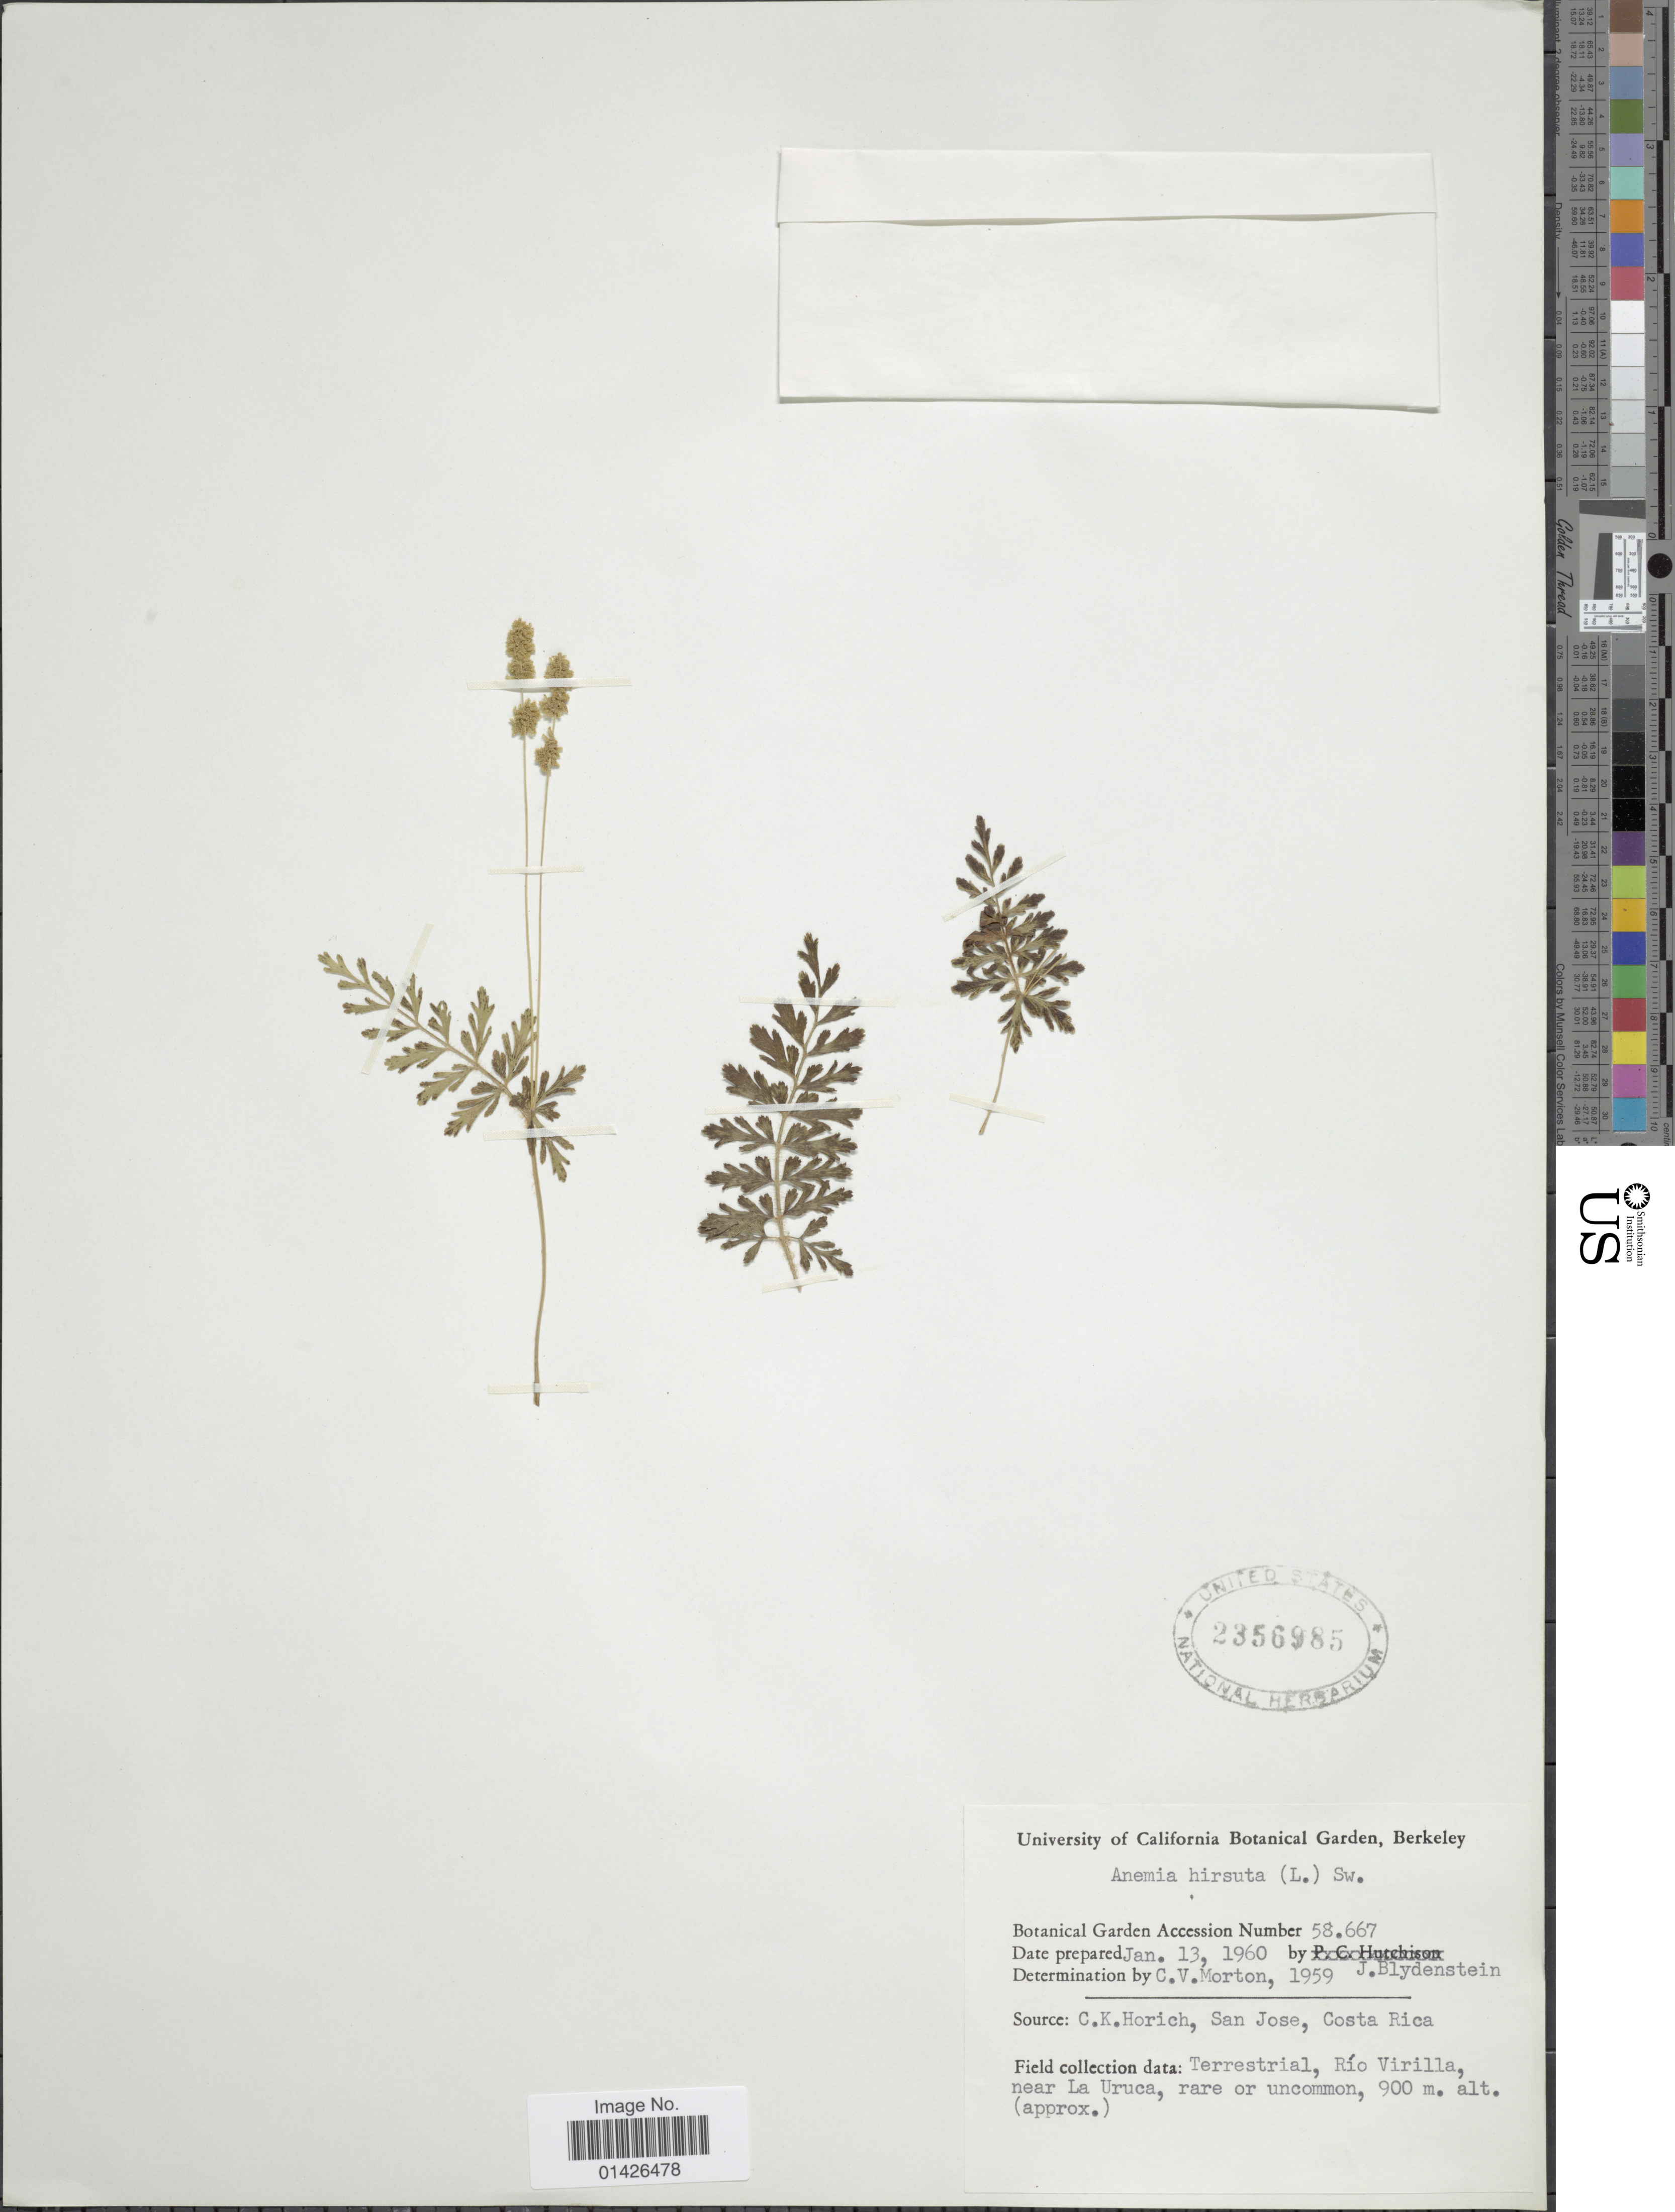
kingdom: Plantae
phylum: Tracheophyta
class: Polypodiopsida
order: Schizaeales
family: Anemiaceae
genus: Anemia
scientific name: Anemia hirsuta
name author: (L.) Sw.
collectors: J. Blydenstein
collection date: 1960-01-13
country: United States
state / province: California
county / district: Alameda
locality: University of California Botanical Garden, Berkeley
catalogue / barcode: US 2356985